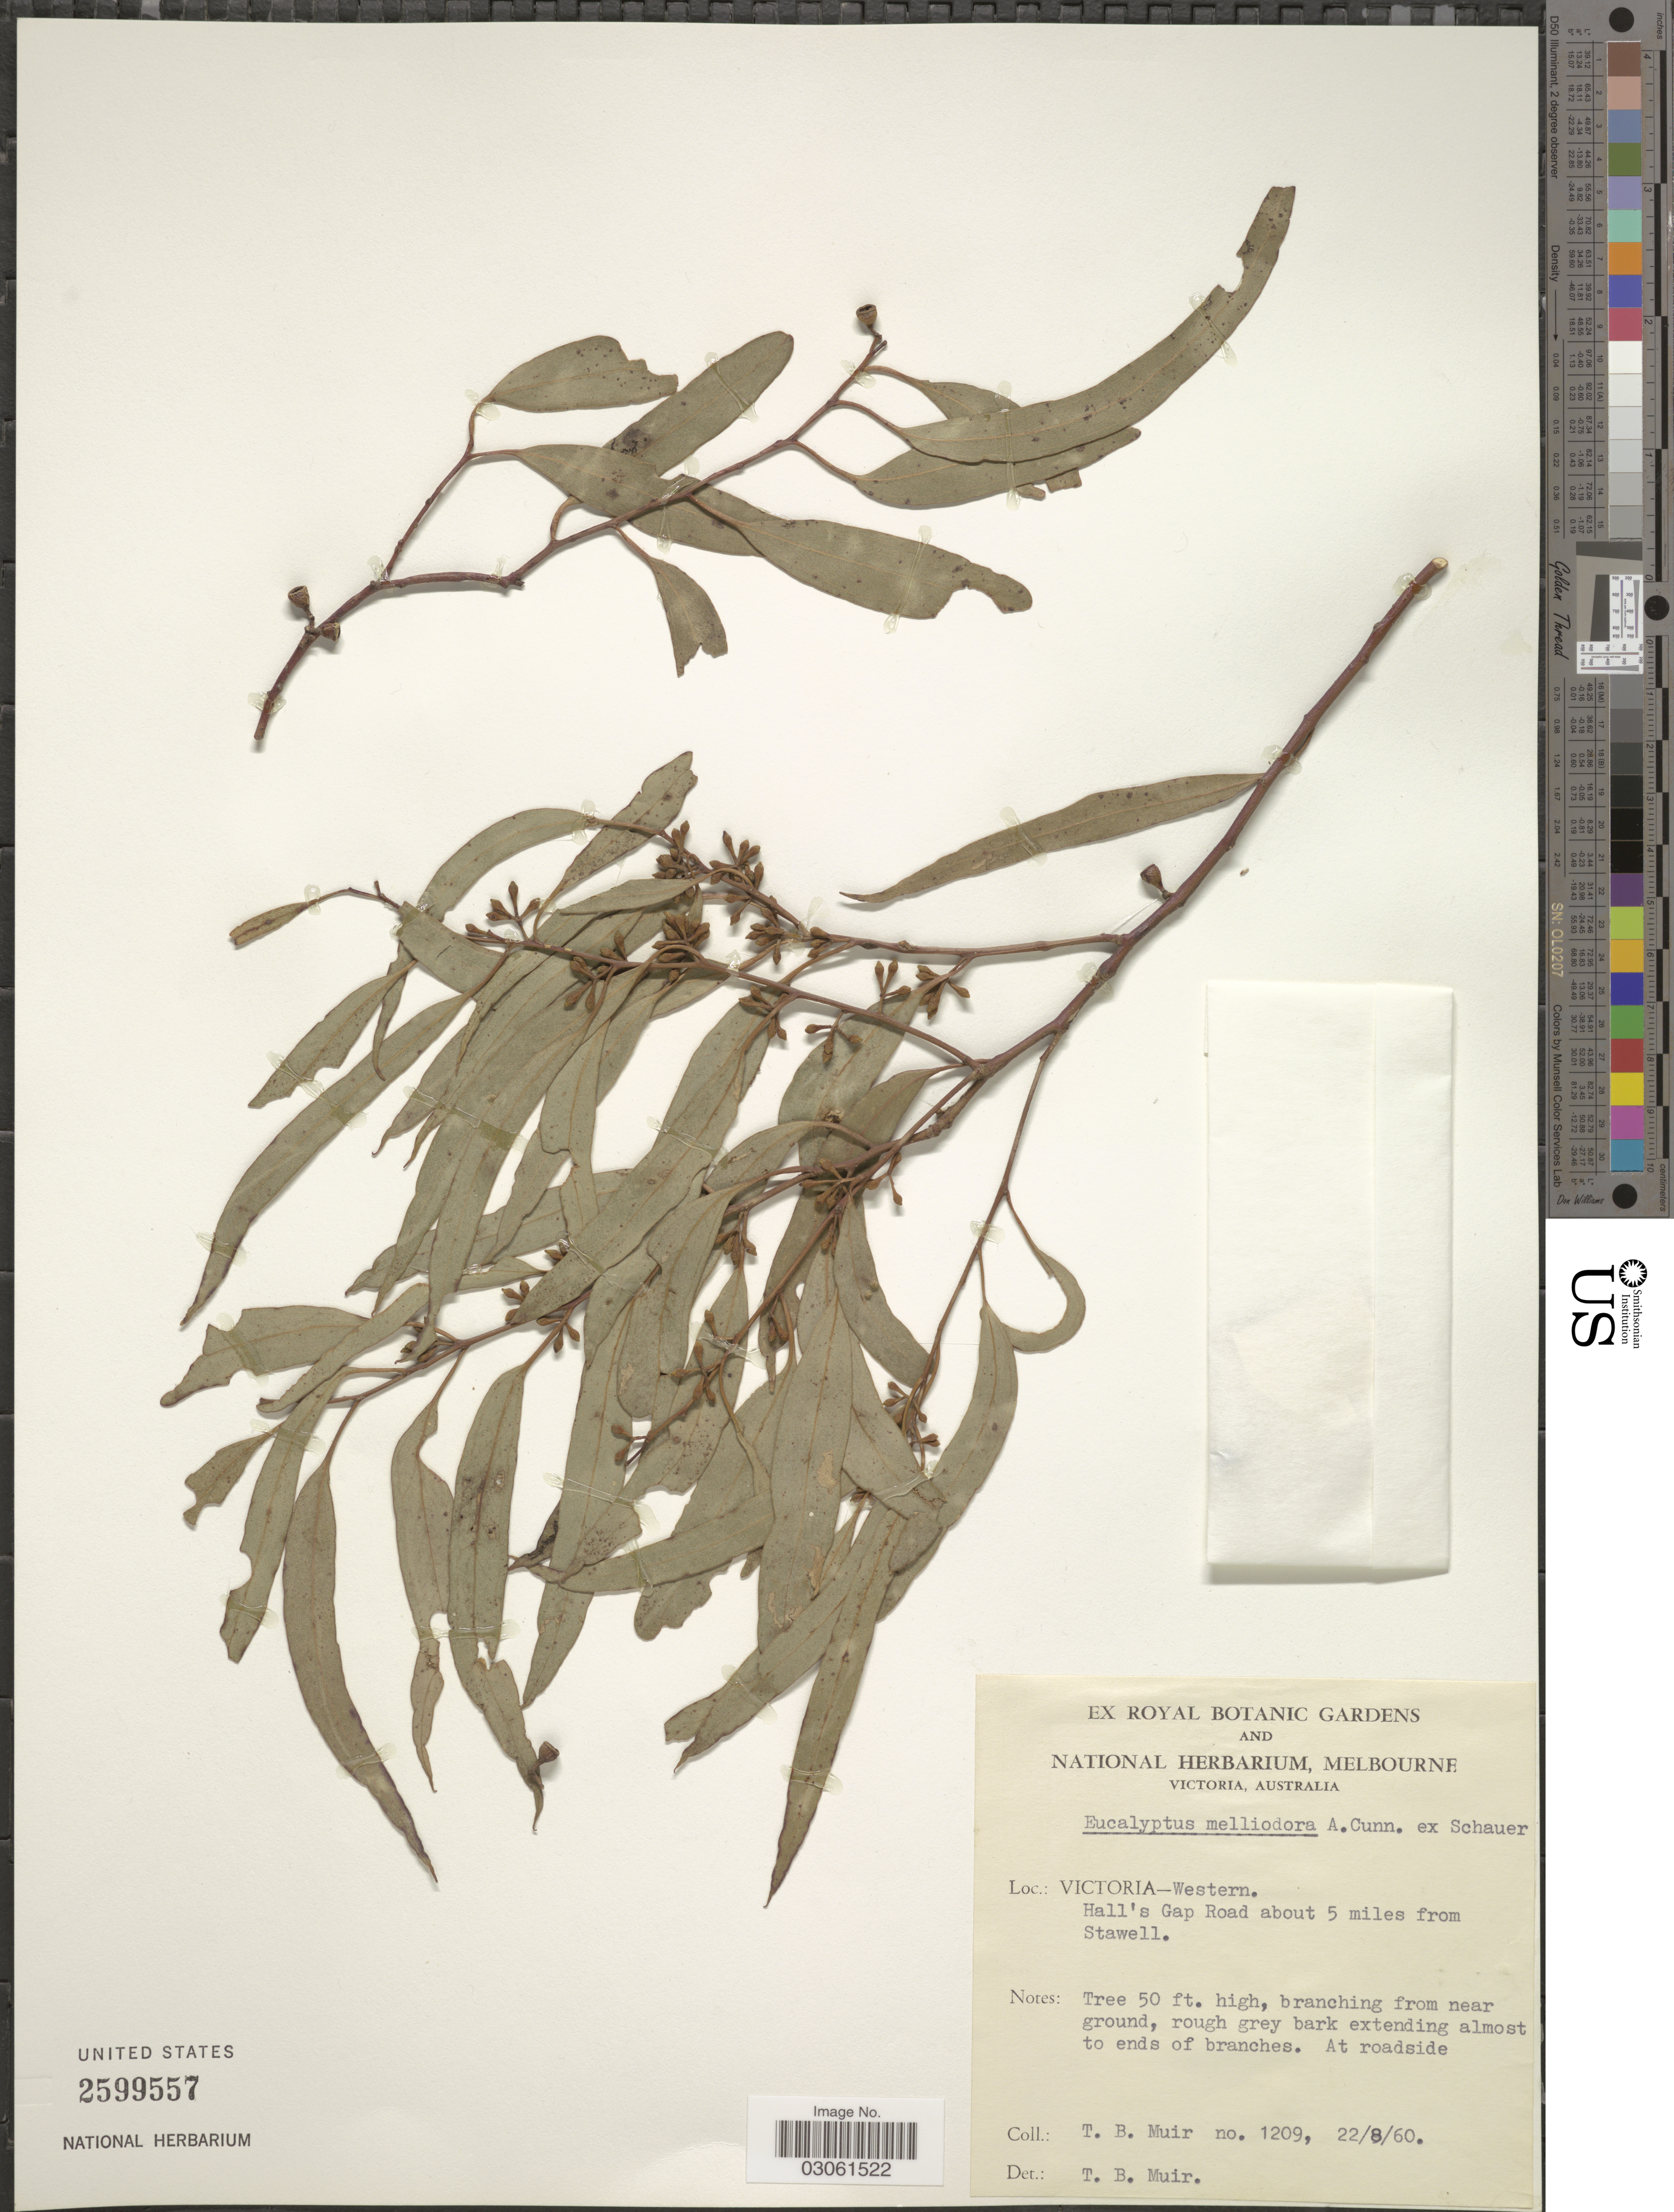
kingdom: Plantae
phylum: Tracheophyta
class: Magnoliopsida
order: Myrtales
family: Myrtaceae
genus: Eucalyptus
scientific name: Eucalyptus melliodora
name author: A. Cunn. ex S. Schauer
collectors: T. Muir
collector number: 1209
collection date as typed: Transcribed d/m/y: 22/8/60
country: Australia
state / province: Victoria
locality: Victoria- Western. Hall's Gap Road about 5 miles from Stawell.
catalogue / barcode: US 2599557